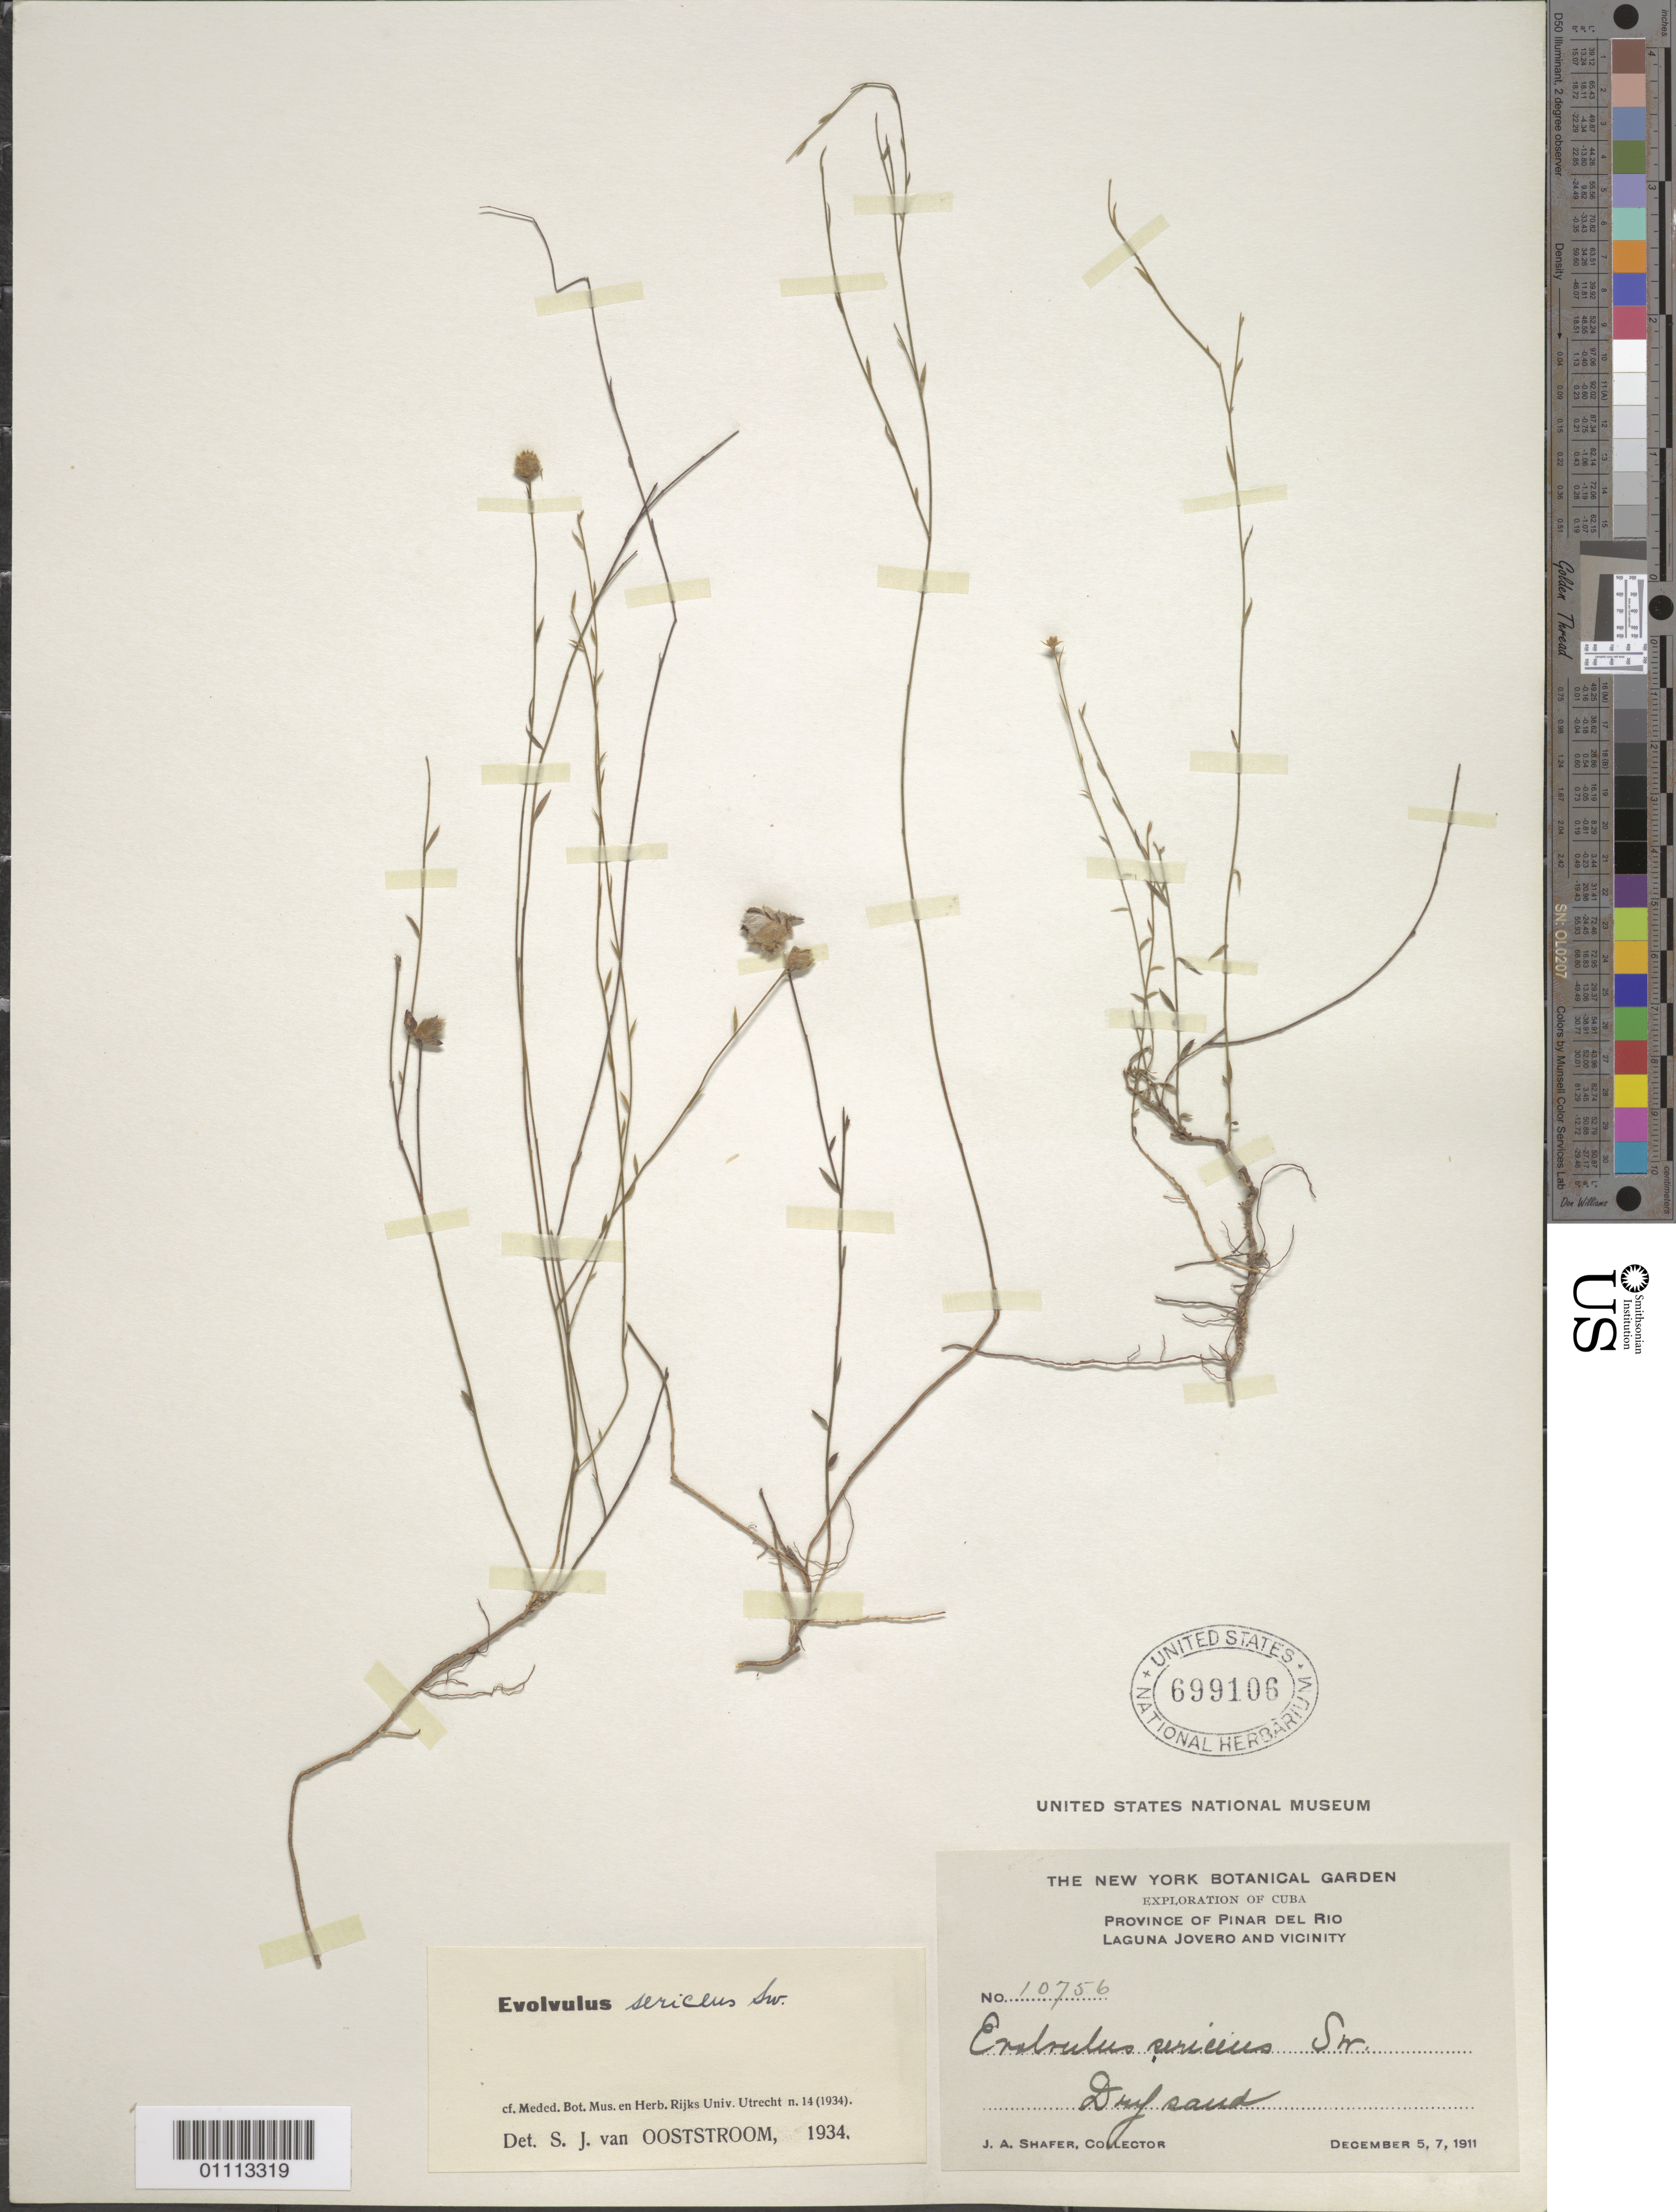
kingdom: Plantae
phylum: Tracheophyta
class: Magnoliopsida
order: Solanales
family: Convolvulaceae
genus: Evolvulus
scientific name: Evolvulus sericeus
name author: Sw.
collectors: J. A. Shafer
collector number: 10756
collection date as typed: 05 Dec 1911 and 07 Dec 1911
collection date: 1911-12-05,1911-12-07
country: Cuba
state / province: Pinar del Rio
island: Cuba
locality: Laguna Jovero and vicinity Dry sand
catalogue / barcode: US 699106